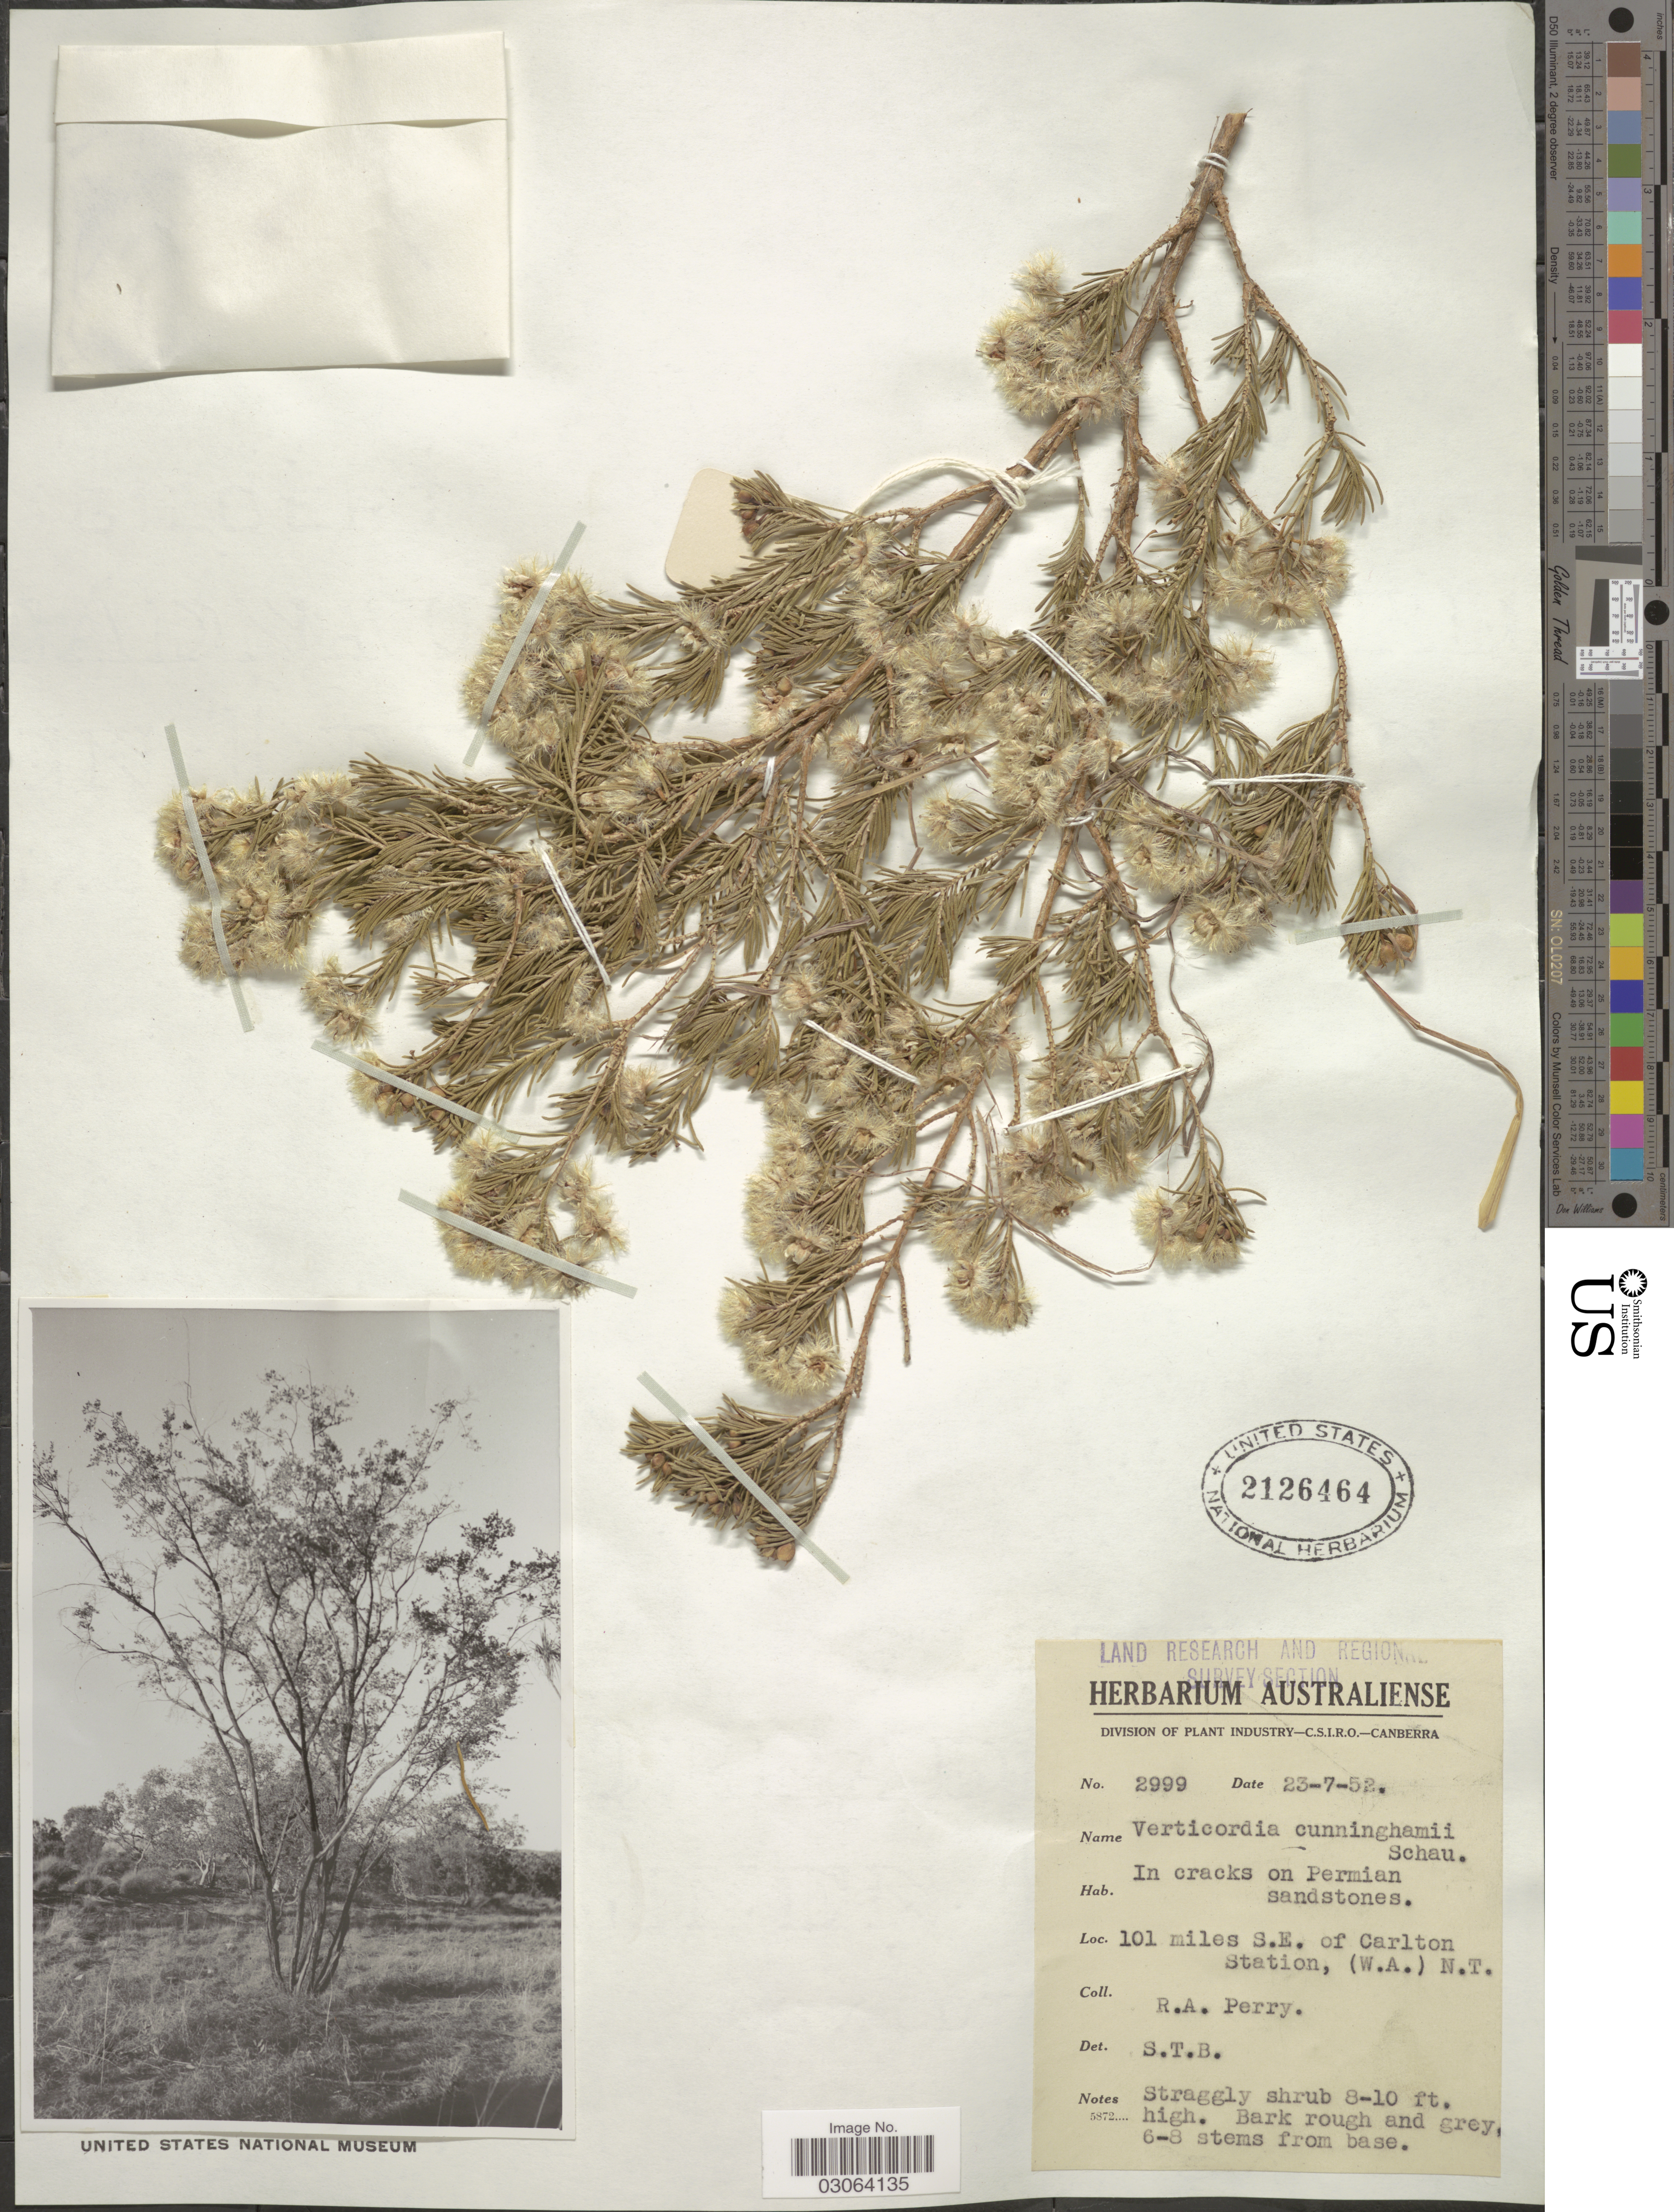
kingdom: Plantae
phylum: Tracheophyta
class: Magnoliopsida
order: Myrtales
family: Myrtaceae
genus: Verticordia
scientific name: Verticordia cunninghamii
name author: Schauer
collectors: Perry, R. A.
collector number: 2999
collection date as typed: Transcribed d/m/y: 23/7/52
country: Australia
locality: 101 miles S.E. of Carlton Station (W.A.) N.T.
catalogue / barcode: US 2126464